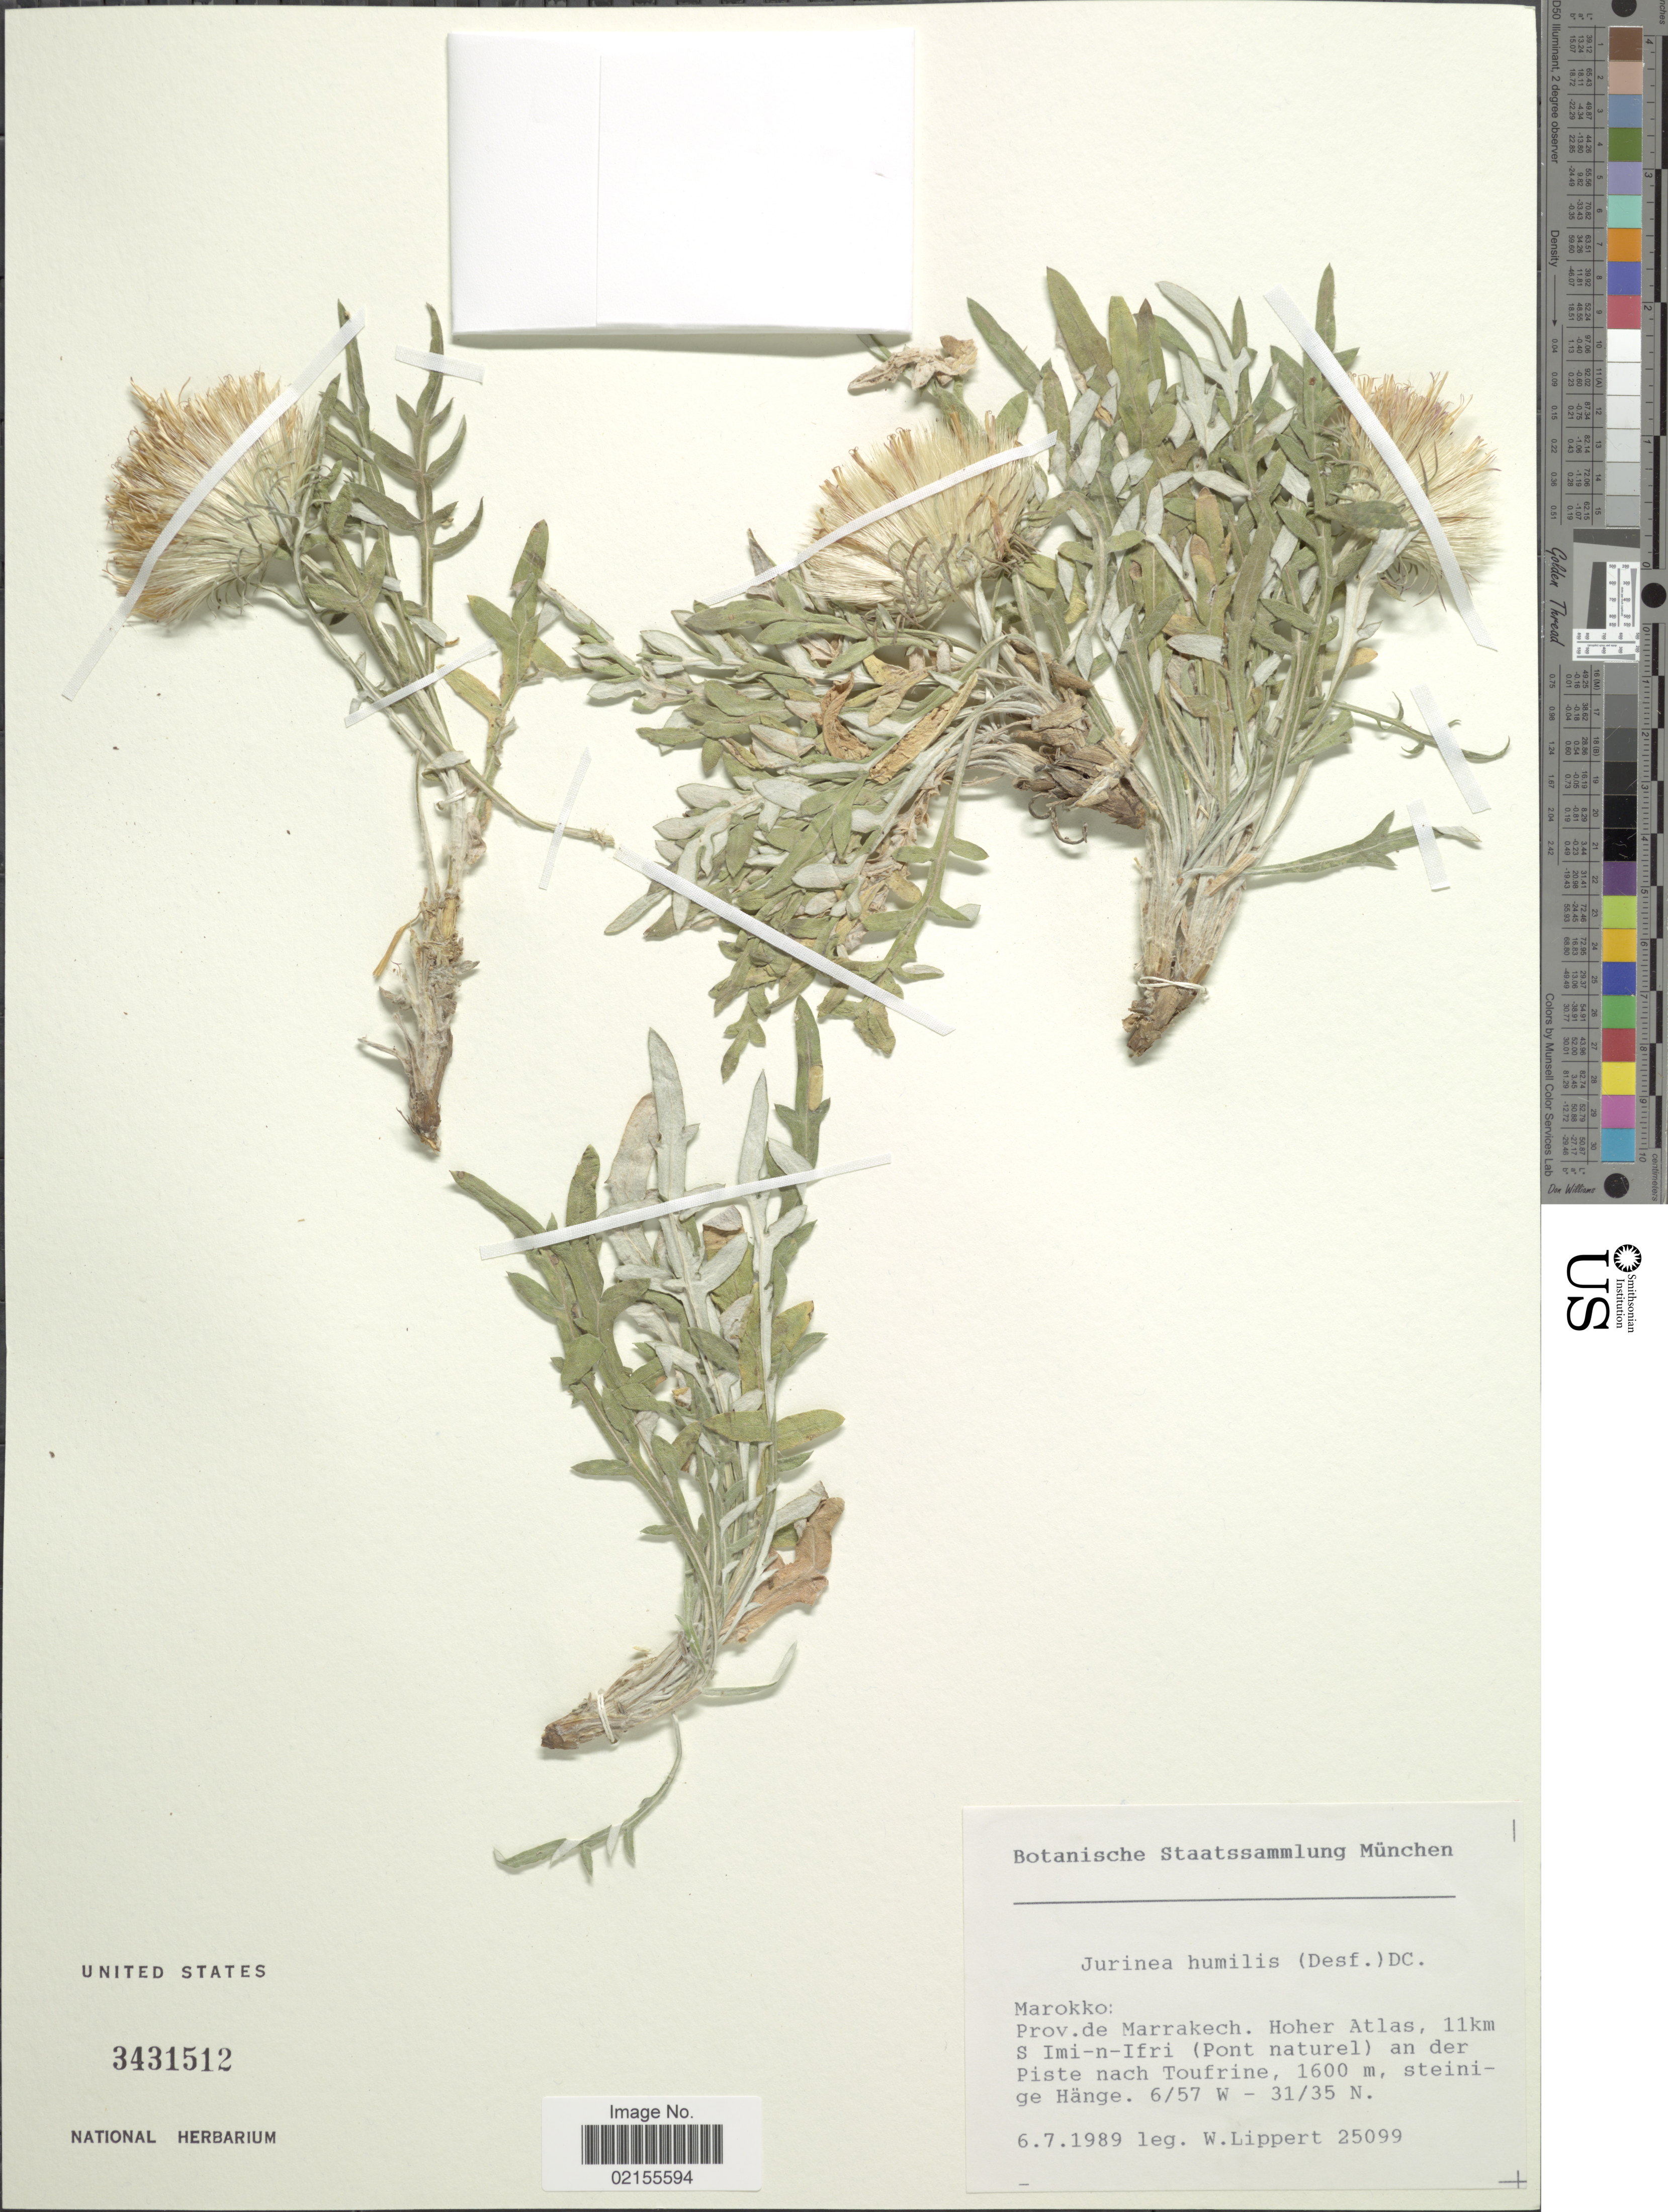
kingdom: Plantae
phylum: Tracheophyta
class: Magnoliopsida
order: Asterales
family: Asteraceae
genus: Jurinea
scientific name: Jurinea humilis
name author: (Desf.) DC.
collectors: W. Lippert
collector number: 25099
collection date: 1989-07-06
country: Morocco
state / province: Marrakech-Tensift-Al Haouz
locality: Prov. de Marrakech. Hoher Atlas, 11km S Imi-n-Ifri Pont naturel) and der Piste nach Toufrine, steinige Hänge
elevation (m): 1600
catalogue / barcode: US 3431512